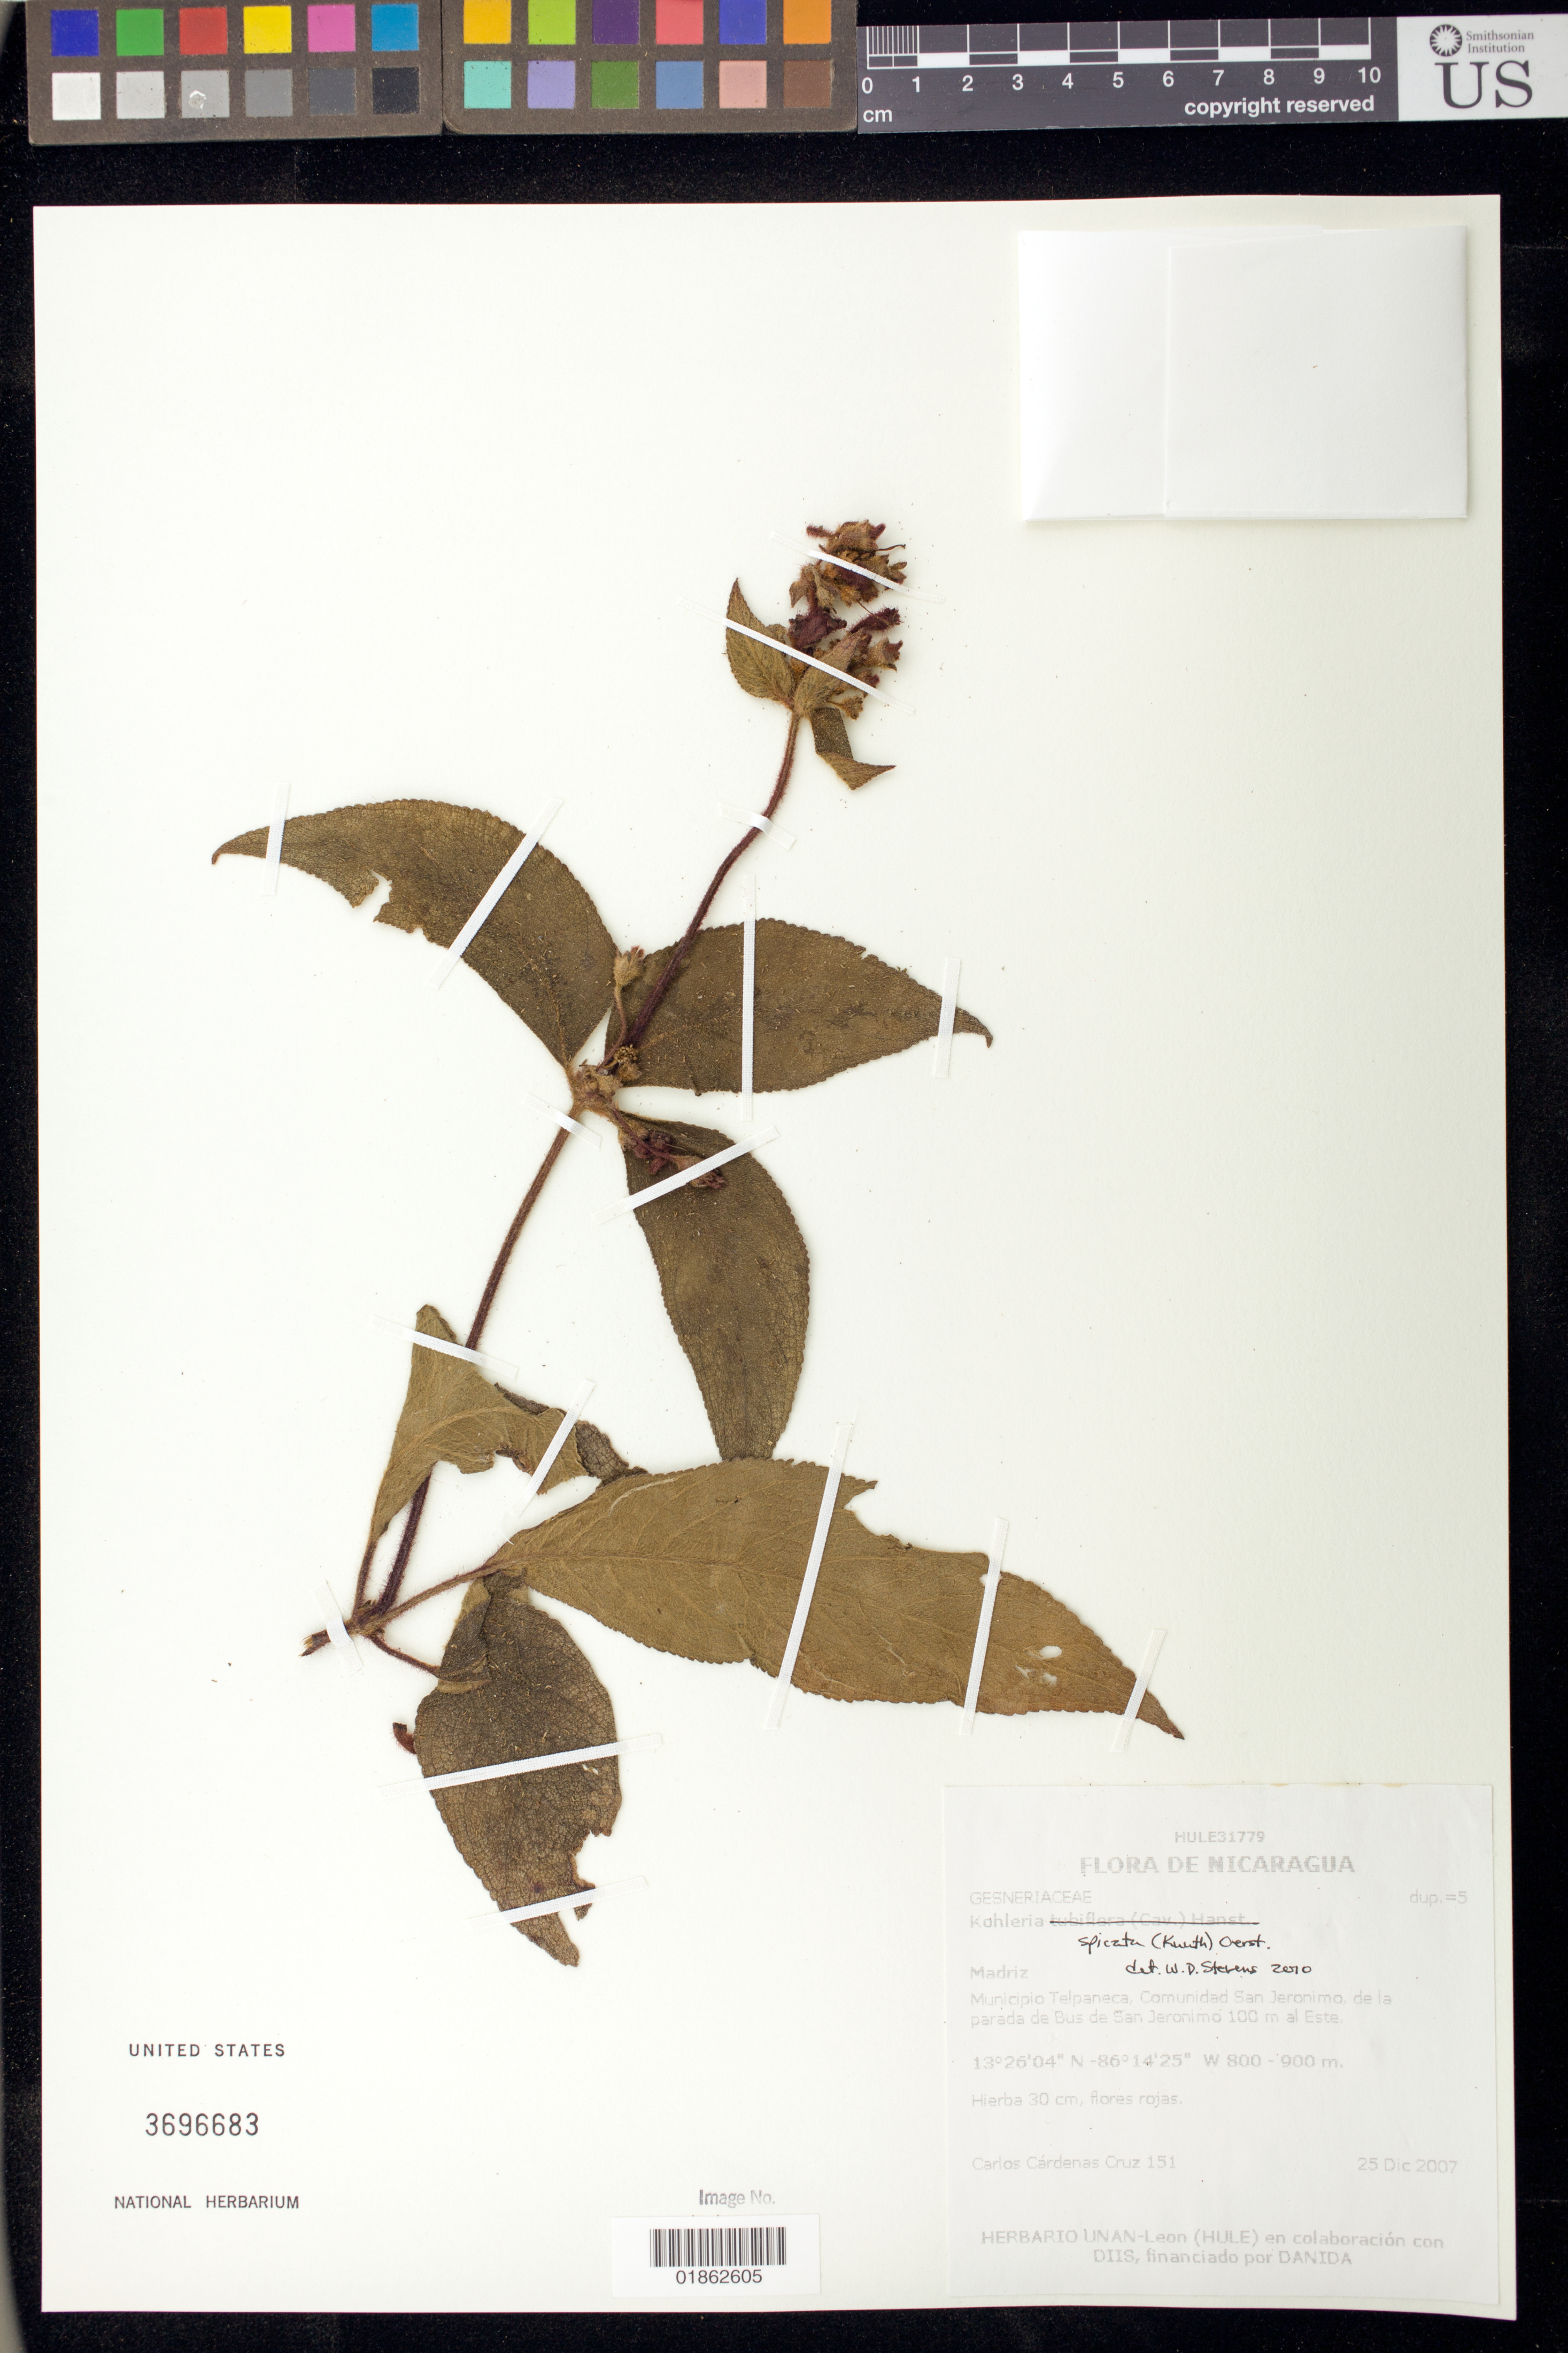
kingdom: Plantae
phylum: Tracheophyta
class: Magnoliopsida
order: Lamiales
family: Gesneriaceae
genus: Kohleria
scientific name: Kohleria spicata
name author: (Kunth) Oerst.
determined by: Stevens, W. Douglas, Missouri Botanical Garden (MO)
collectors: C. Cárdenas Cruz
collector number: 151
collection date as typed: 25 Dic 2007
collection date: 2007-12-25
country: Nicaragua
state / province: Madriz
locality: Municipio Telpaneca, Comunidad San Jeronimo, de la parada de Bus de San Jeronimo 100 m al Este.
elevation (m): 800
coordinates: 13 26 04 N, 86 14 25 W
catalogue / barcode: US 3696683